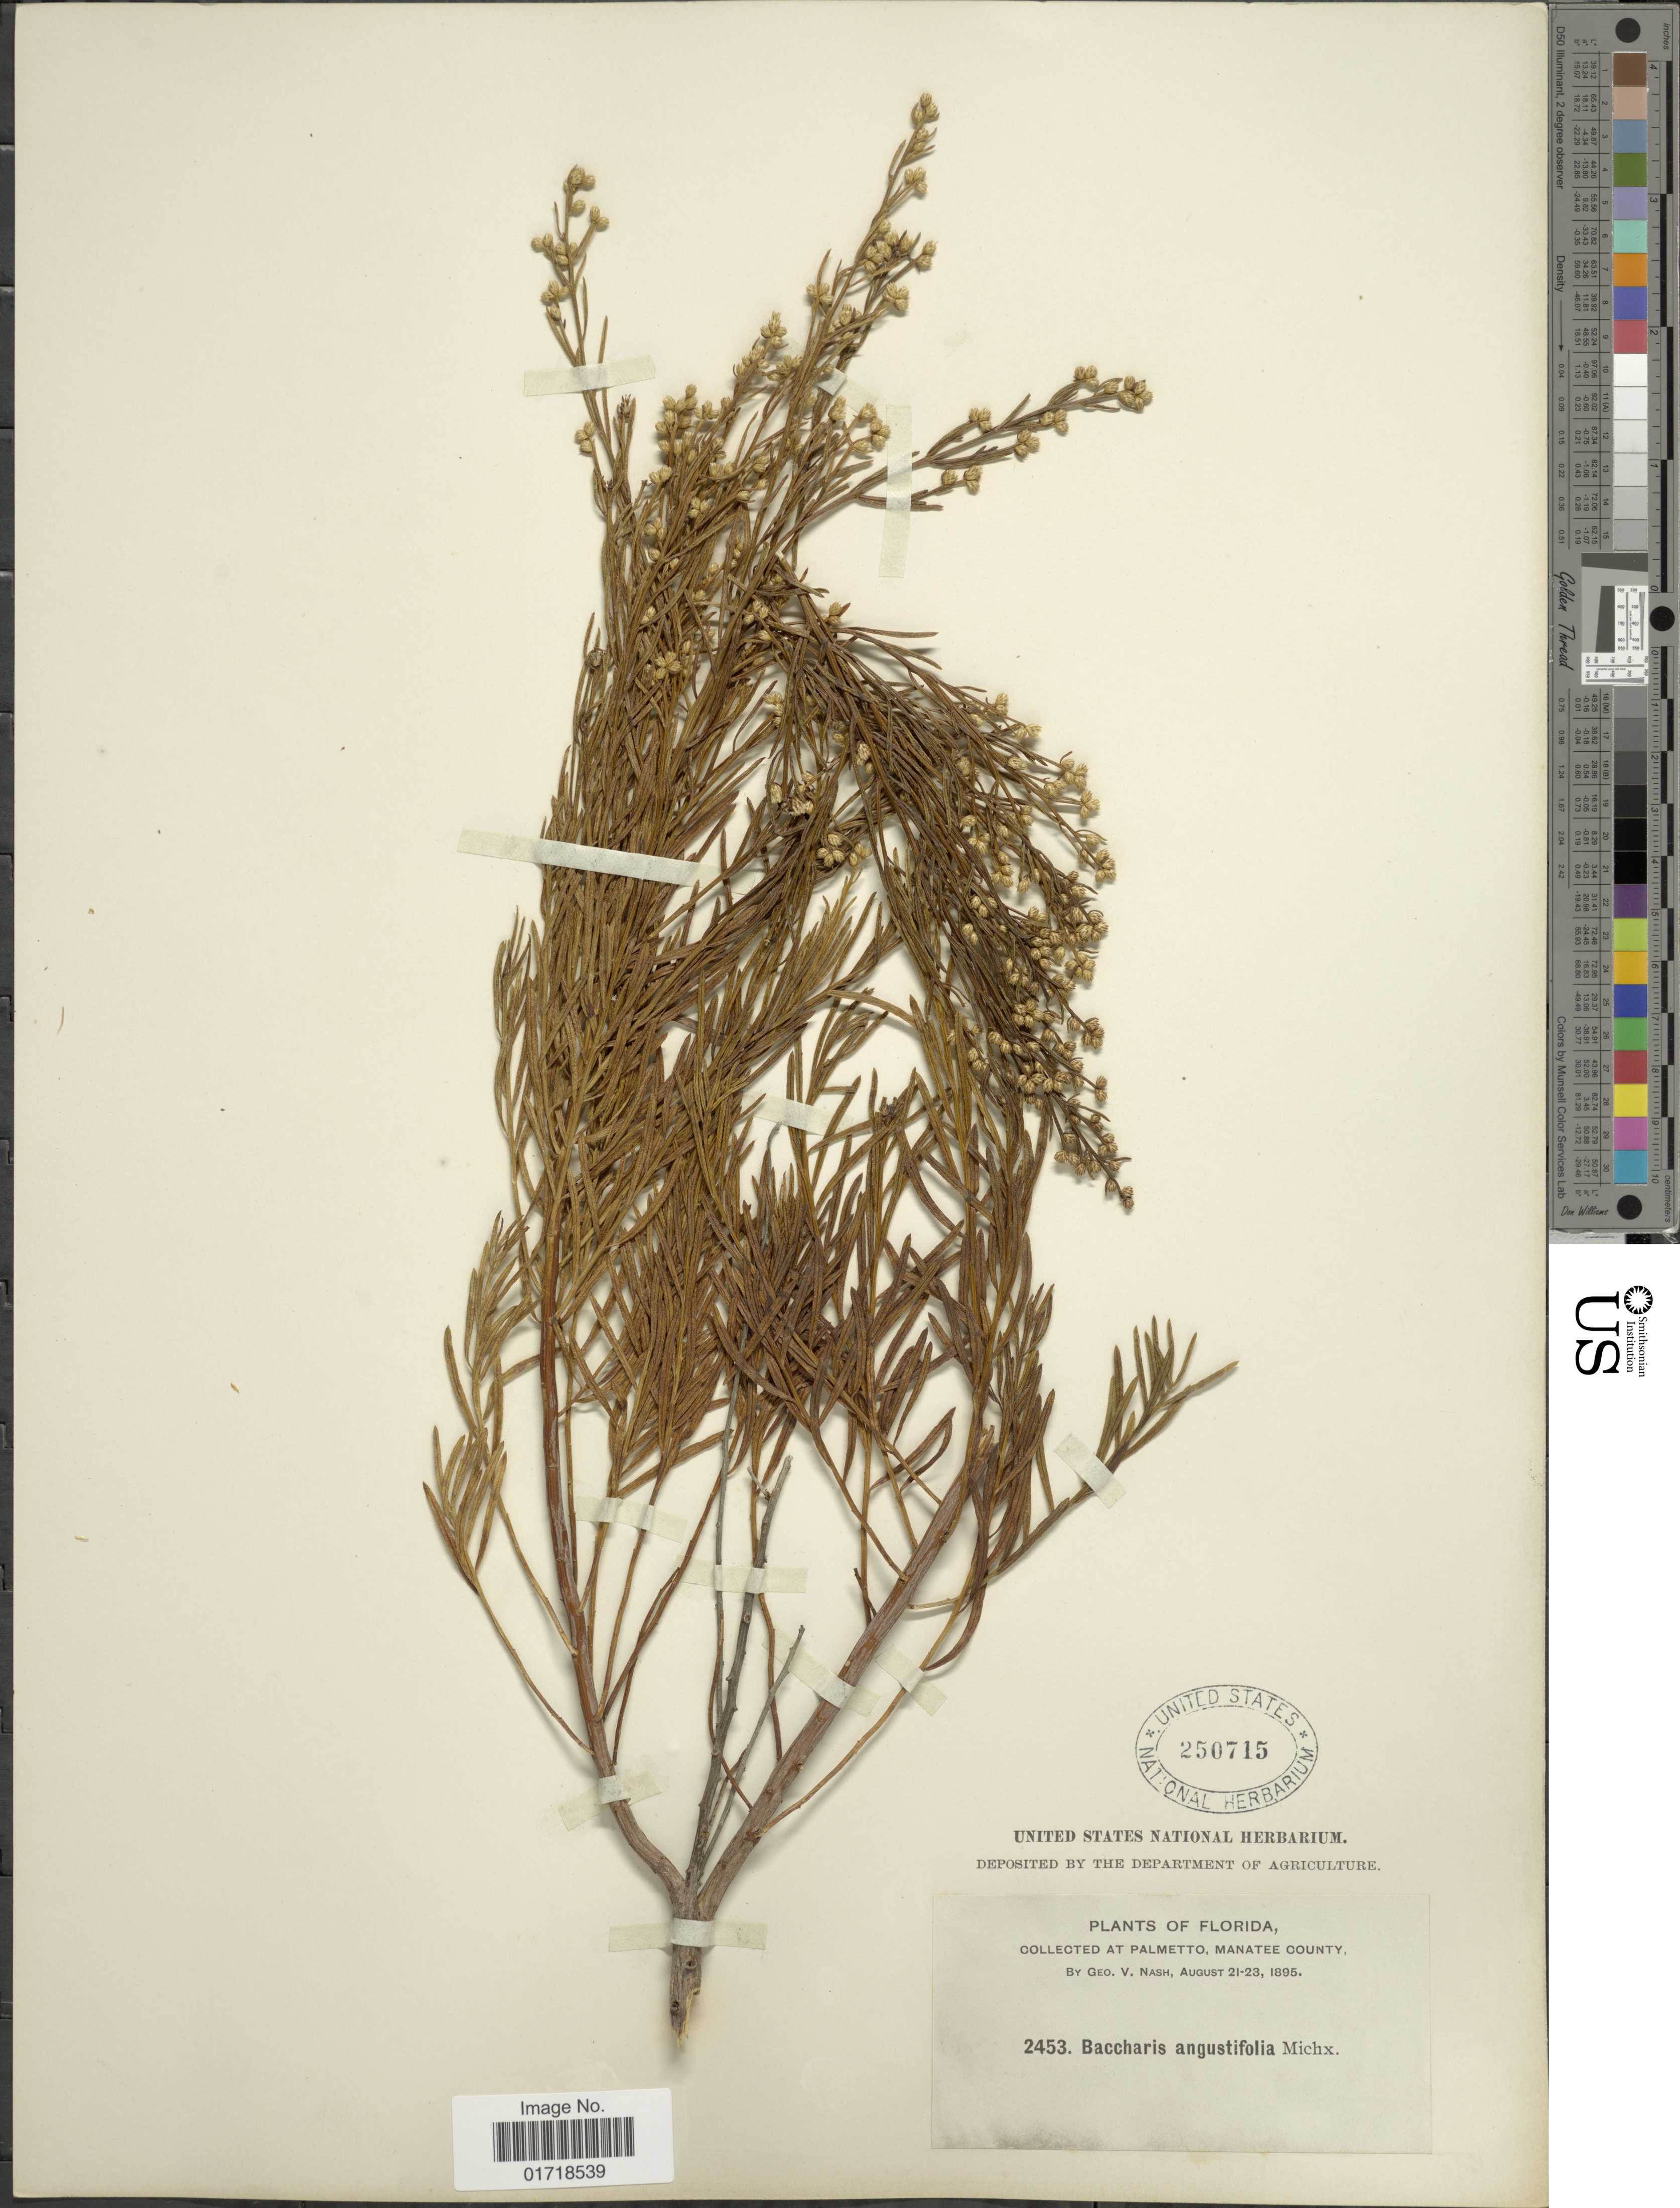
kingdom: Plantae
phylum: Tracheophyta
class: Magnoliopsida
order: Asterales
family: Asteraceae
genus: Baccharis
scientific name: Baccharis angustifolia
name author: Michx.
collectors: G. V. Nash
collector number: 2453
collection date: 1895-08-21/1895-08-23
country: United States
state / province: Florida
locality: Palmetto, Manatee County.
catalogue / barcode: US 250715